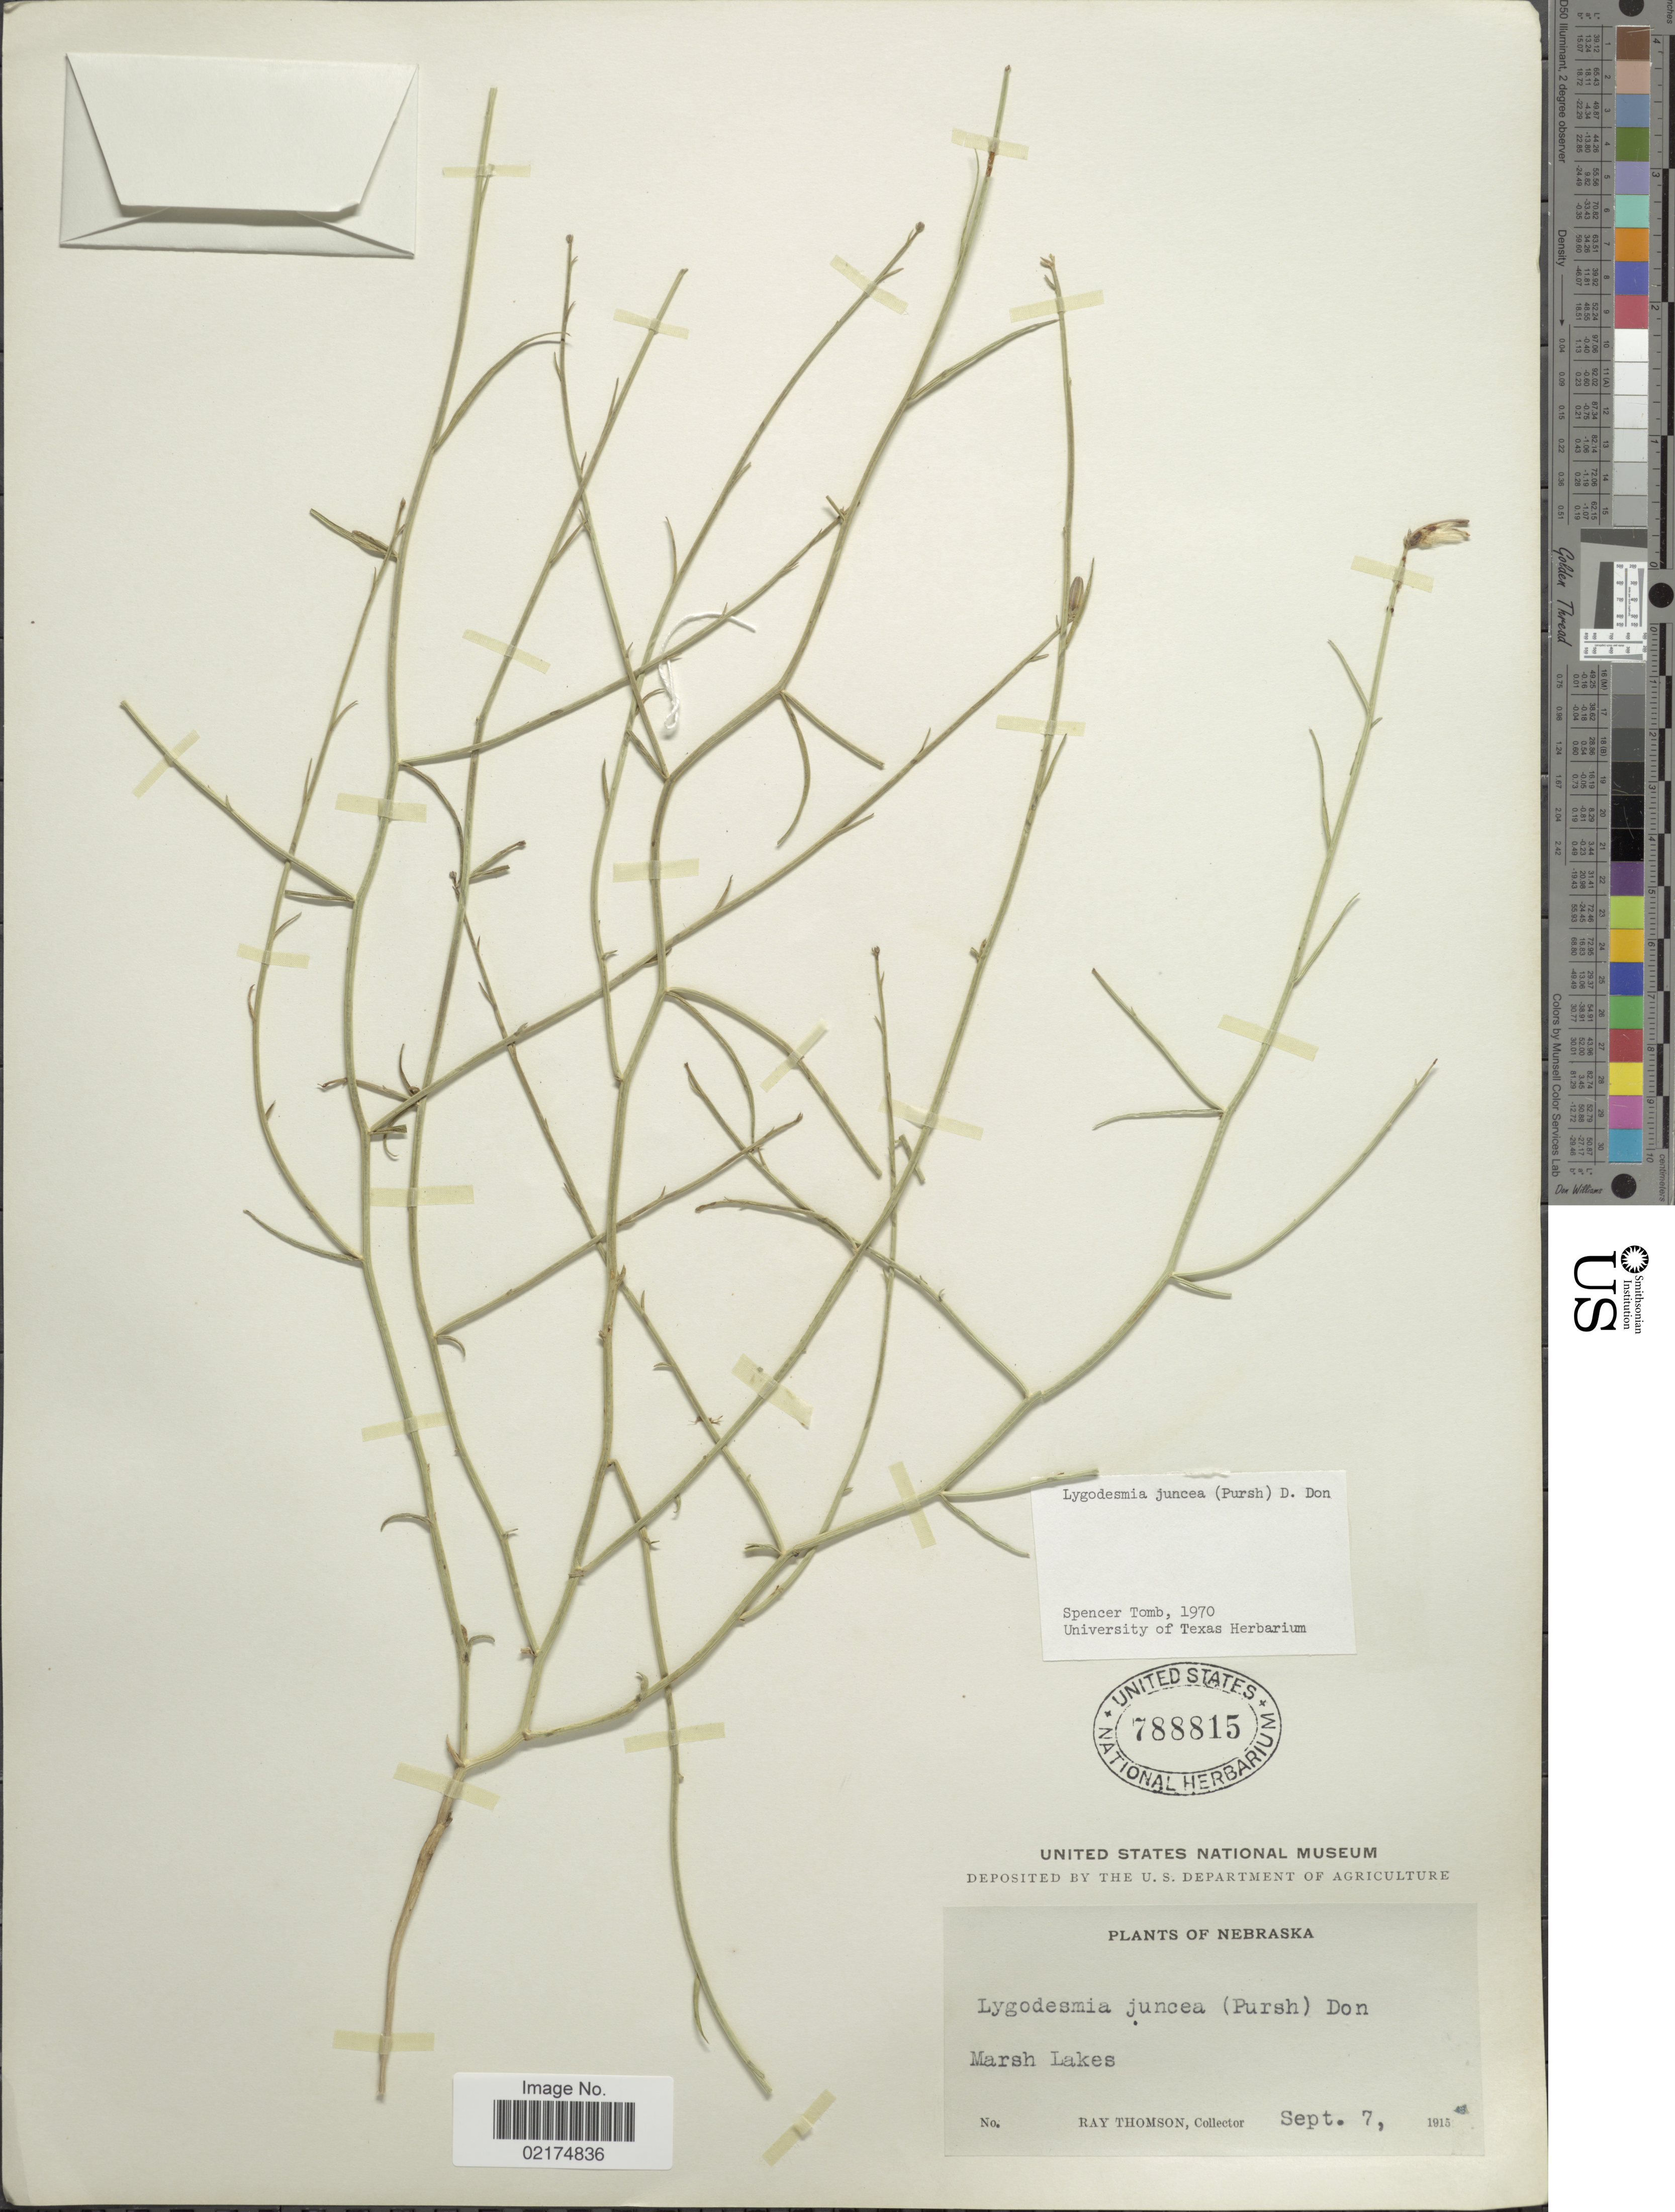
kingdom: Plantae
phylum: Tracheophyta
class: Magnoliopsida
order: Asterales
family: Asteraceae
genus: Lygodesmia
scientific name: Lygodesmia juncea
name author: D. Don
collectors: R. Thomson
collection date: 1915-09-07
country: United States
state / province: Nebraska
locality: Marsh Lakes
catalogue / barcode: US 788815